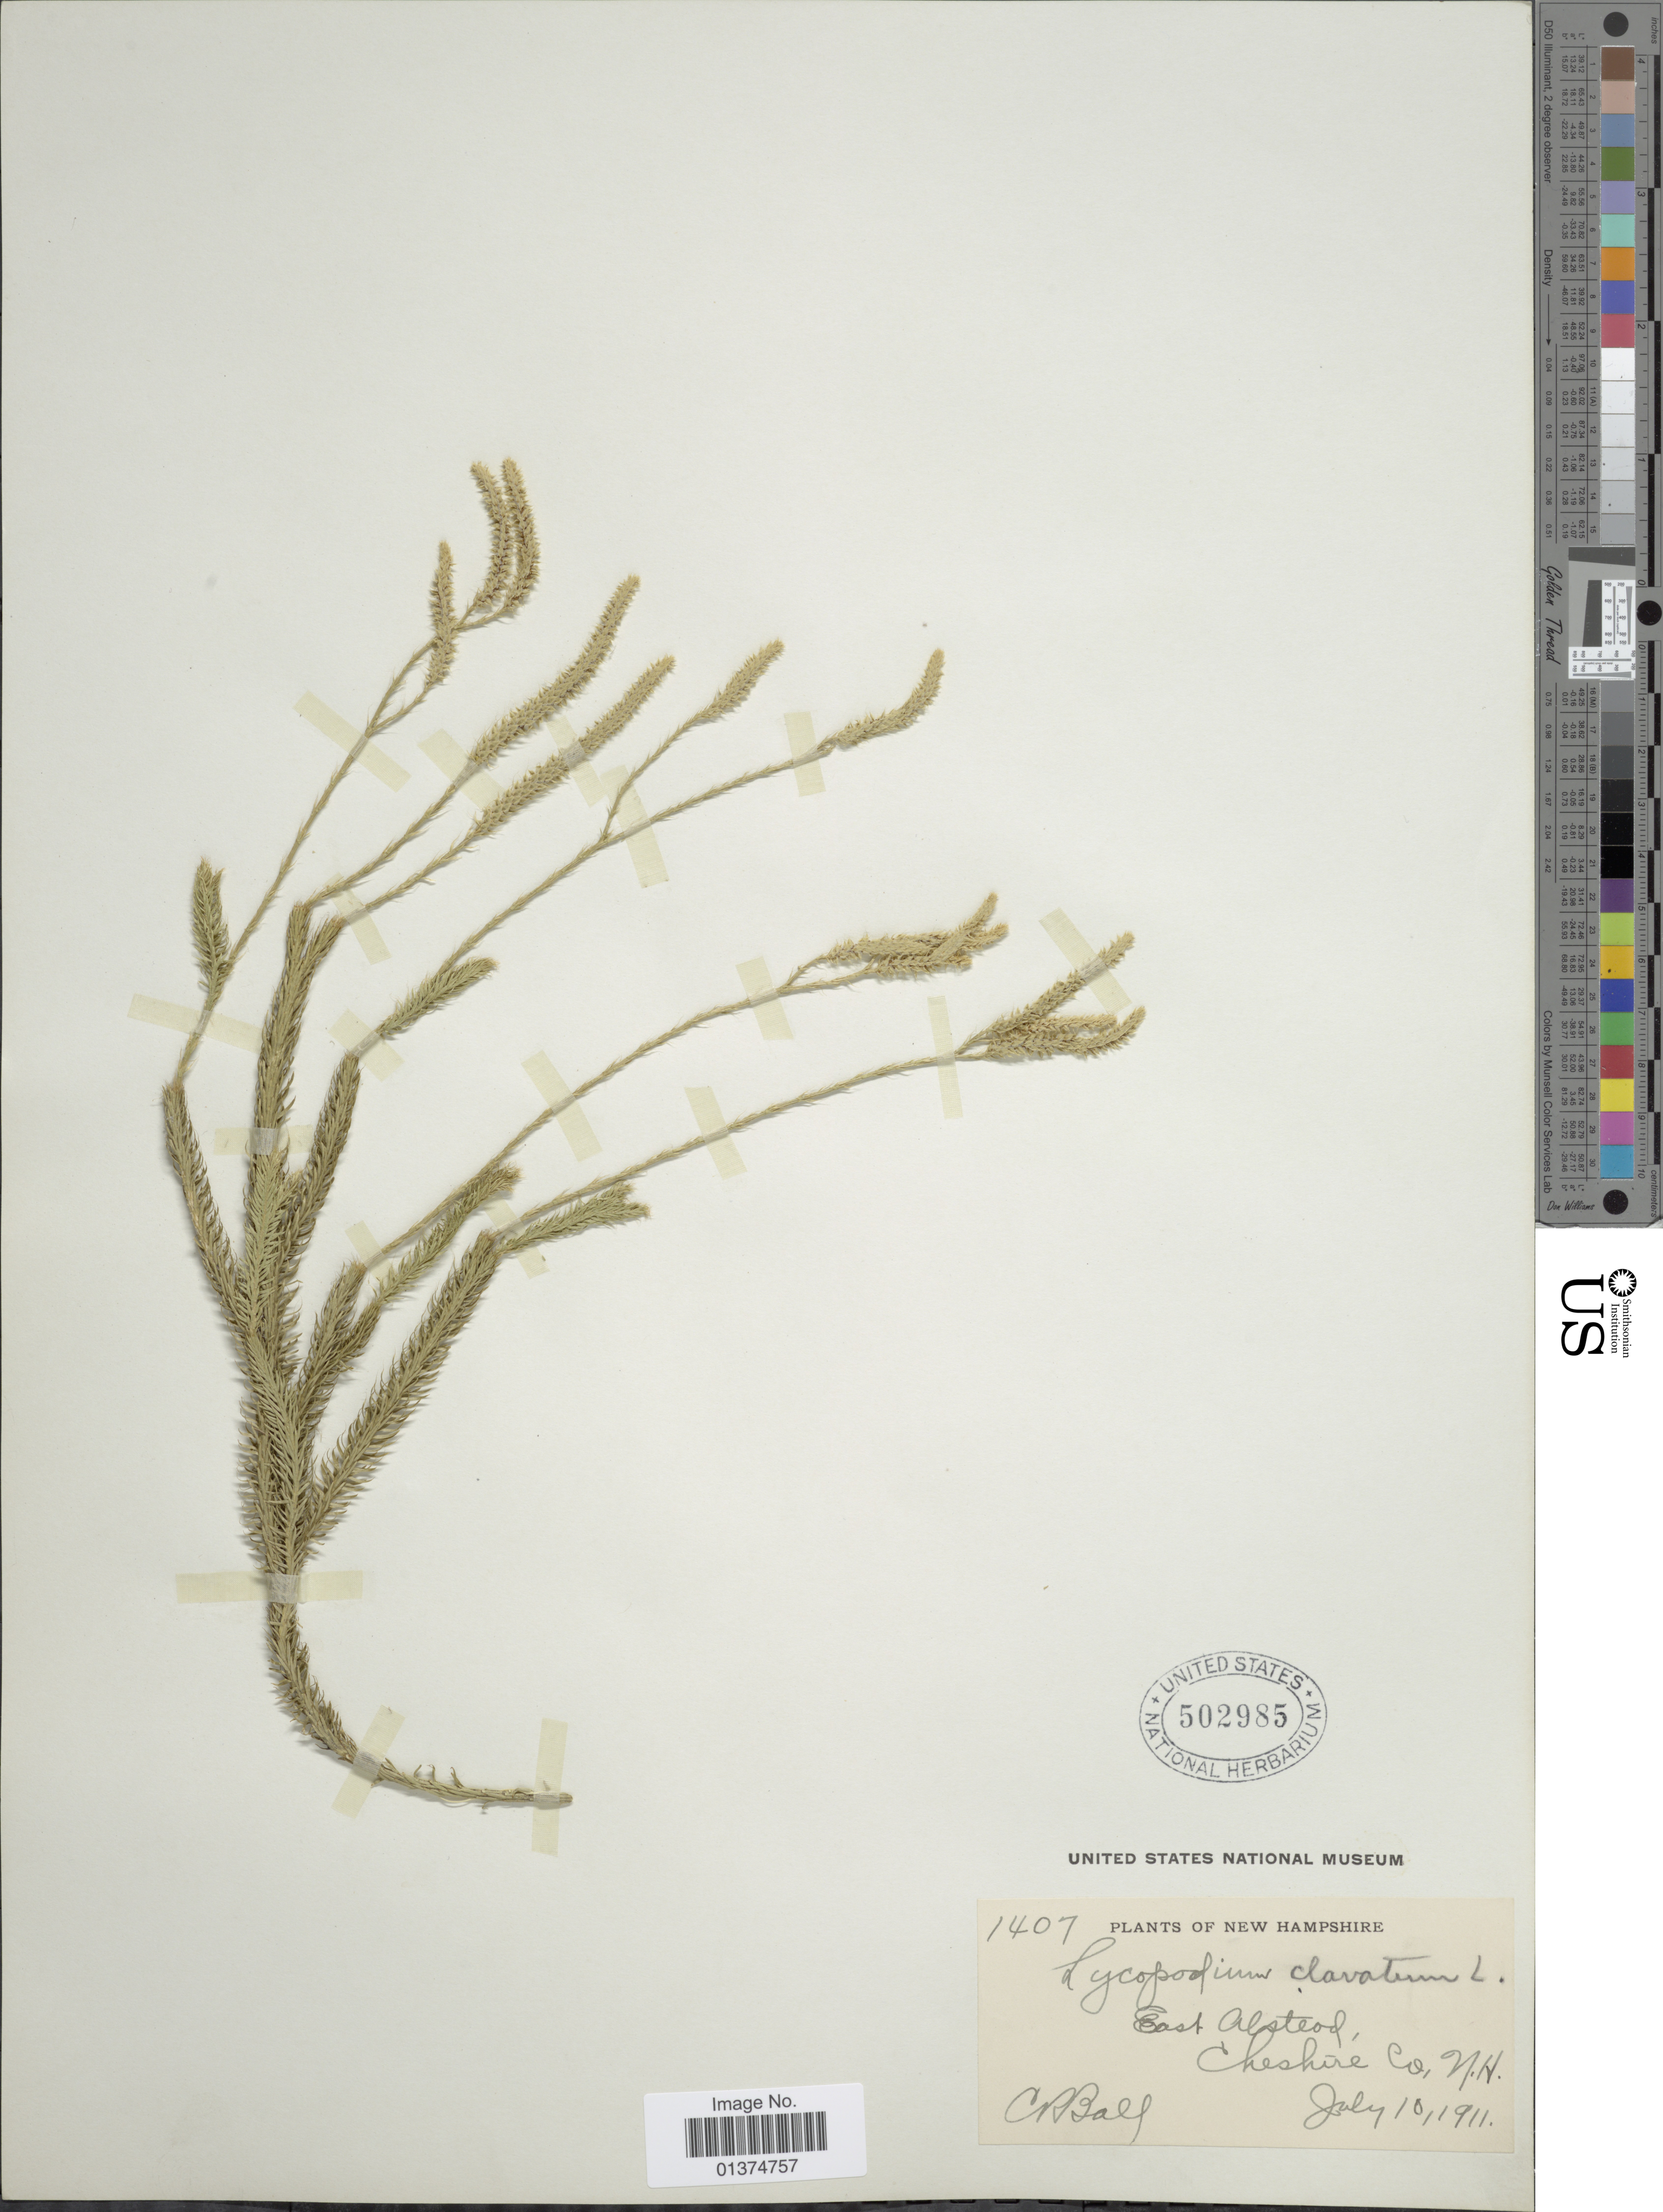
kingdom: Plantae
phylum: Tracheophyta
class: Lycopodiopsida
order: Lycopodiales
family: Lycopodiaceae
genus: Lycopodium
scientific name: Lycopodium clavatum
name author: L.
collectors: C. R. Ball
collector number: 1407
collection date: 1911-07-10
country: United States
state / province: New Hampshire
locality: East Alstead, Cheshire Co.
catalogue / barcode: US 502985